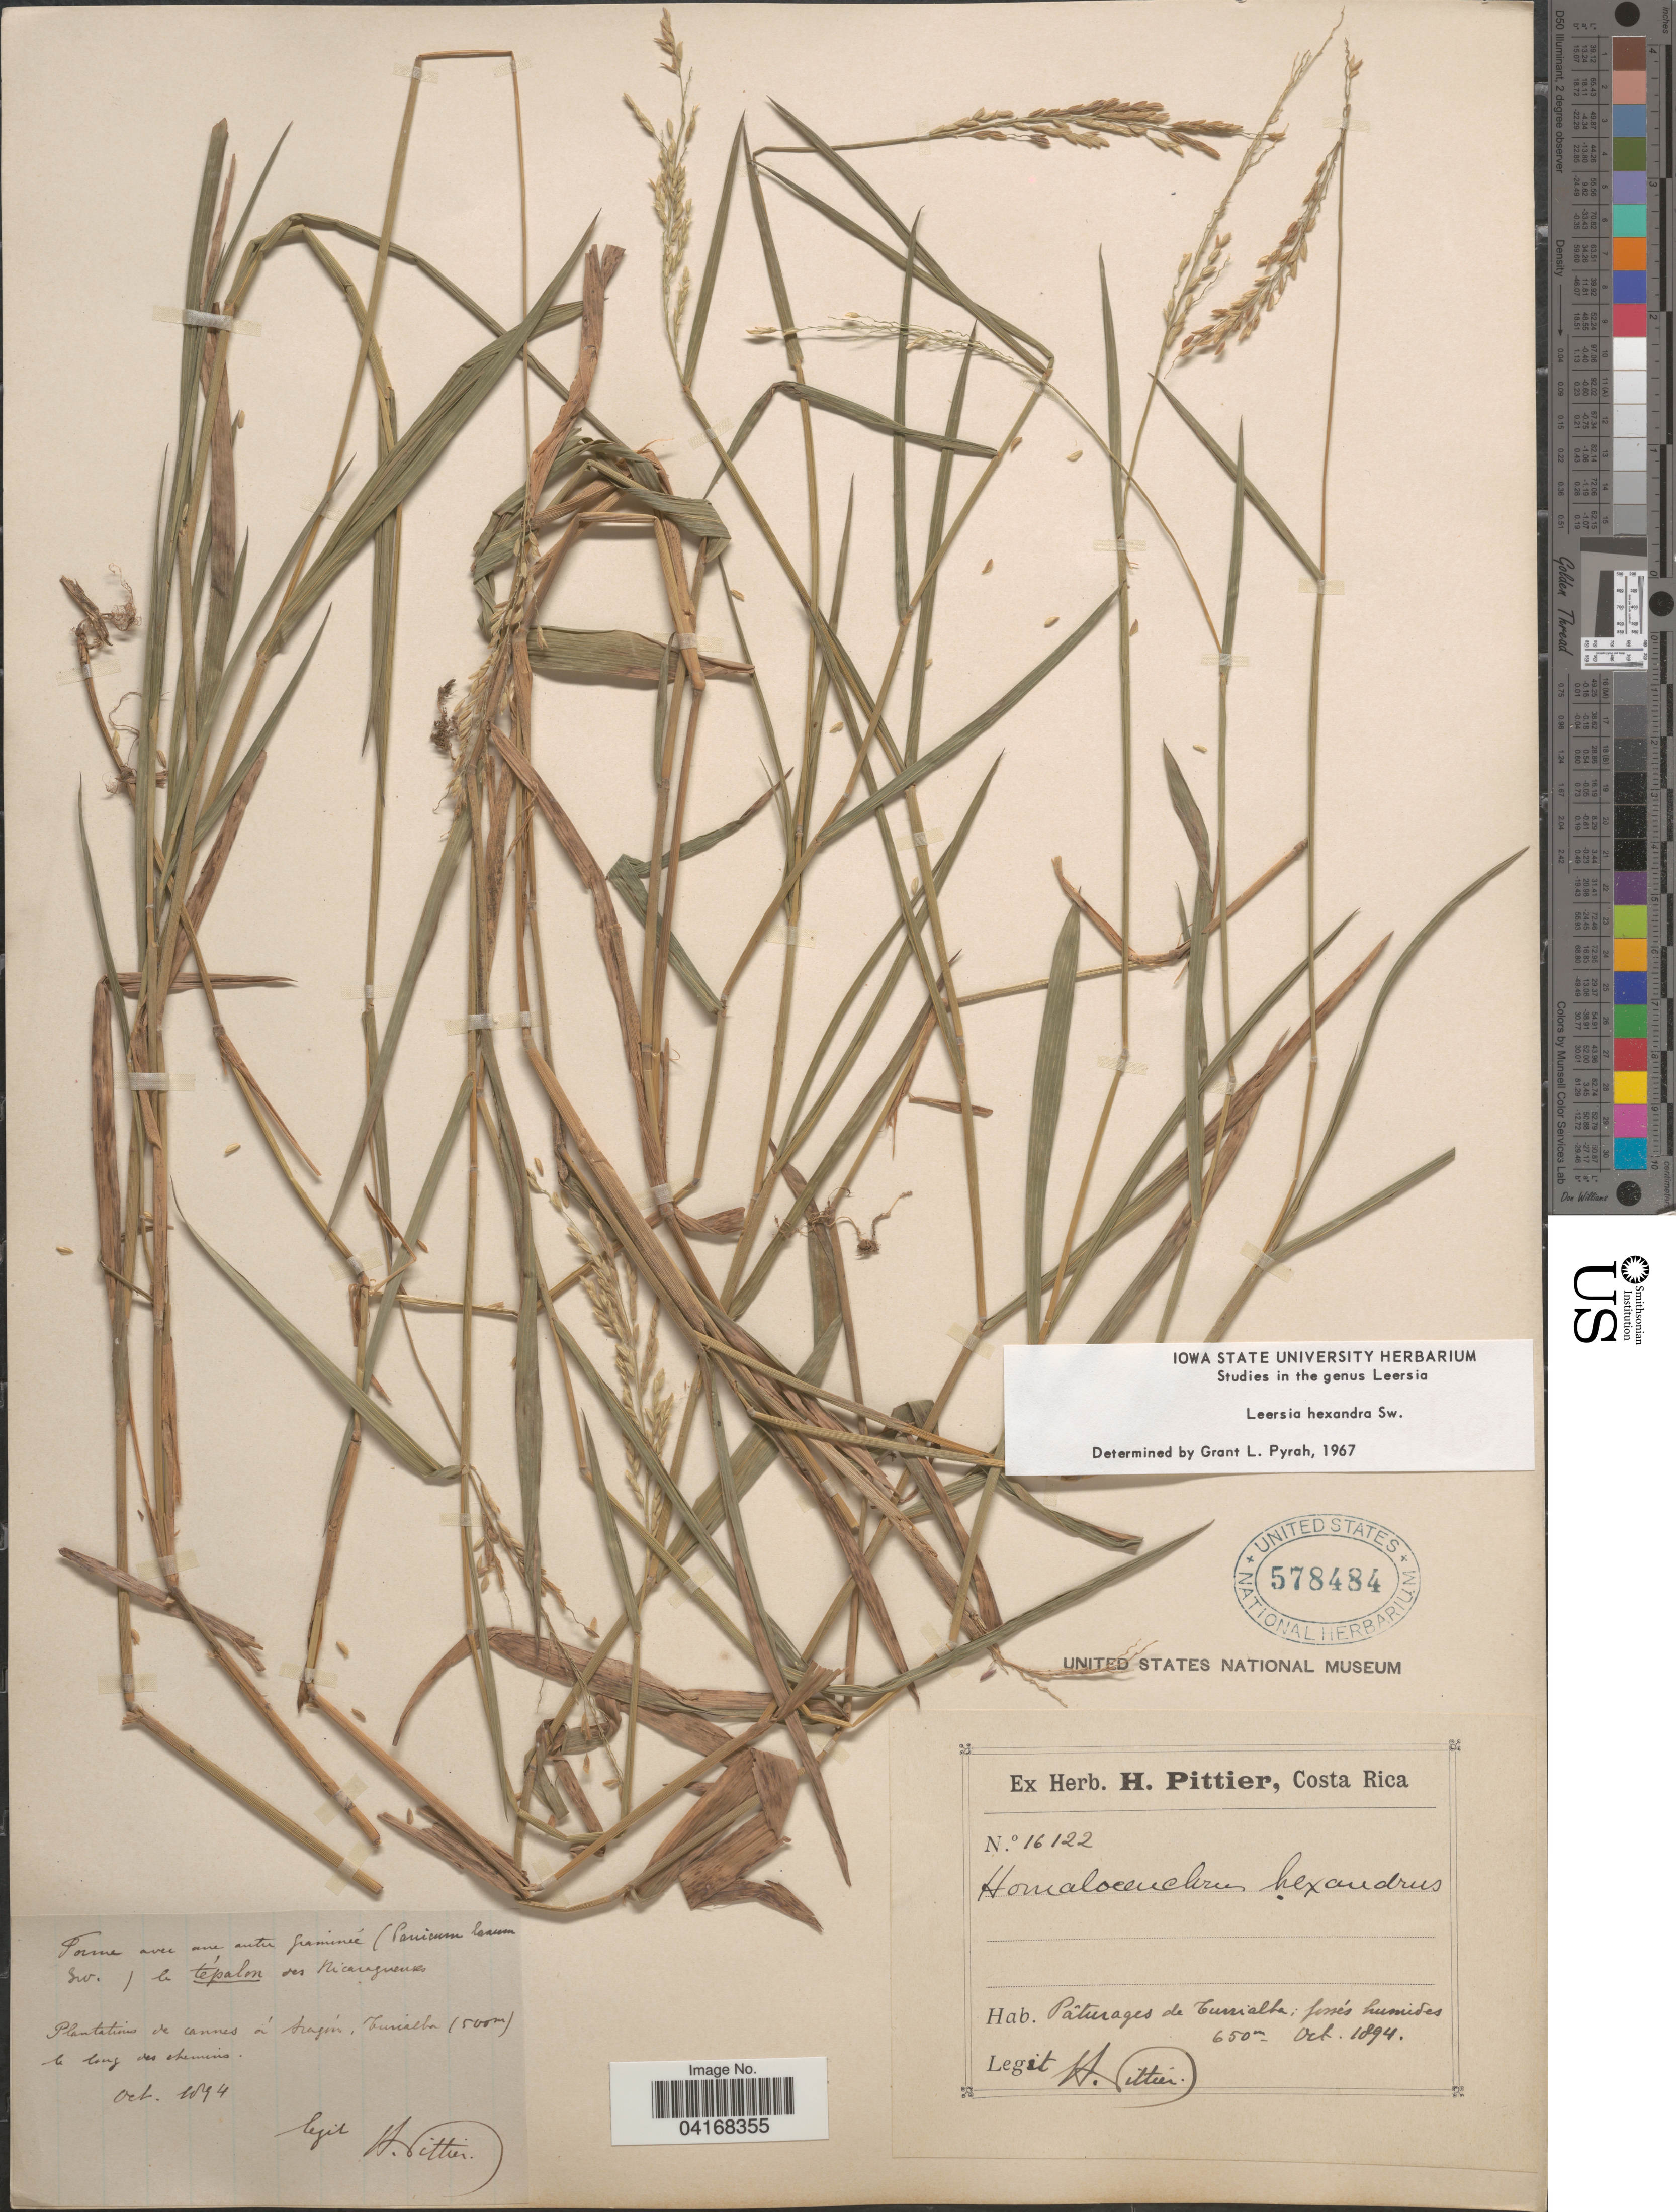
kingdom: Plantae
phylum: Tracheophyta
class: Liliopsida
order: Poales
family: Poaceae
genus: Leersia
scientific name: Leersia hexandra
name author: Sw.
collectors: H. F. Pittier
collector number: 16122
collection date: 1894-10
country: Costa Rica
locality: Pâturages de Turrialba.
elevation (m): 650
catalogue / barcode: US 578484